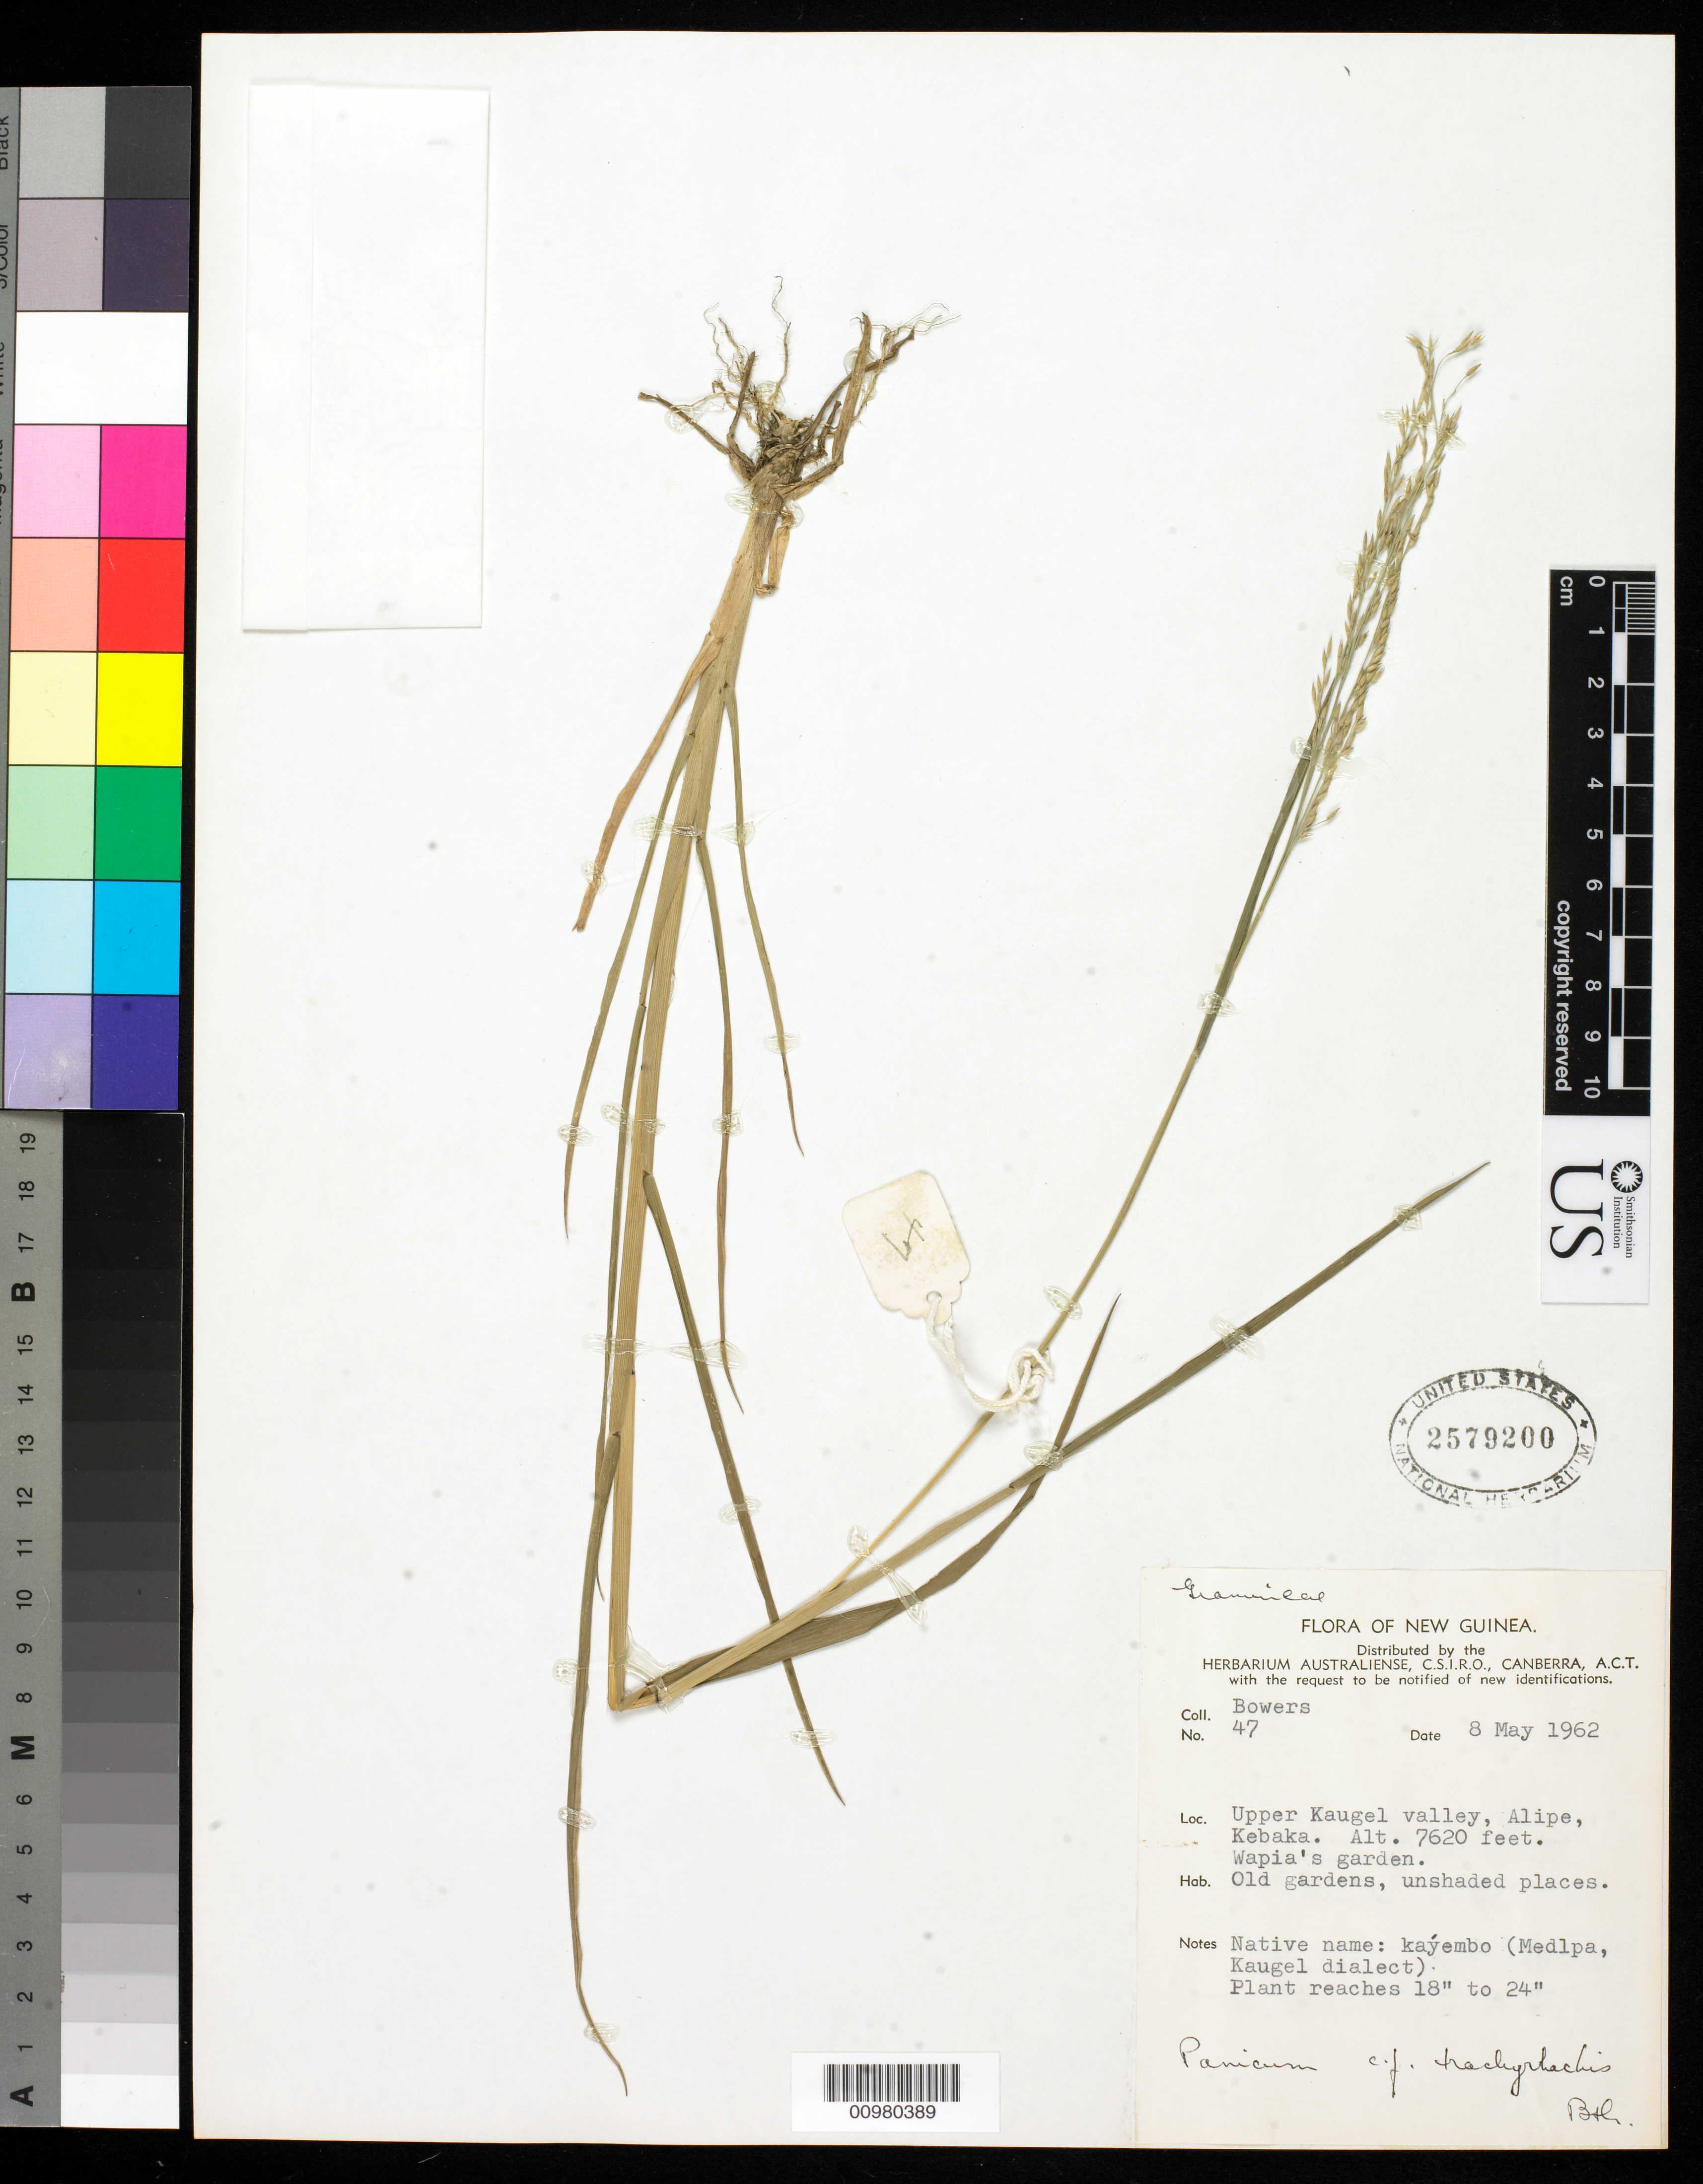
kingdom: Plantae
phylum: Tracheophyta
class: Liliopsida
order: Poales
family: Poaceae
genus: Panicum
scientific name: Panicum trachyrhachis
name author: Benth.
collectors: -. Bowers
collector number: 47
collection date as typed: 08 May 1962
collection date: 1962-05-08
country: Papua New Guinea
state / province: Western Highlands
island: New Guinea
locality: Upper Kaugel valley, Alipe, Kebaka. Wapia's garden.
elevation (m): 2323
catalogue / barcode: US 2579200